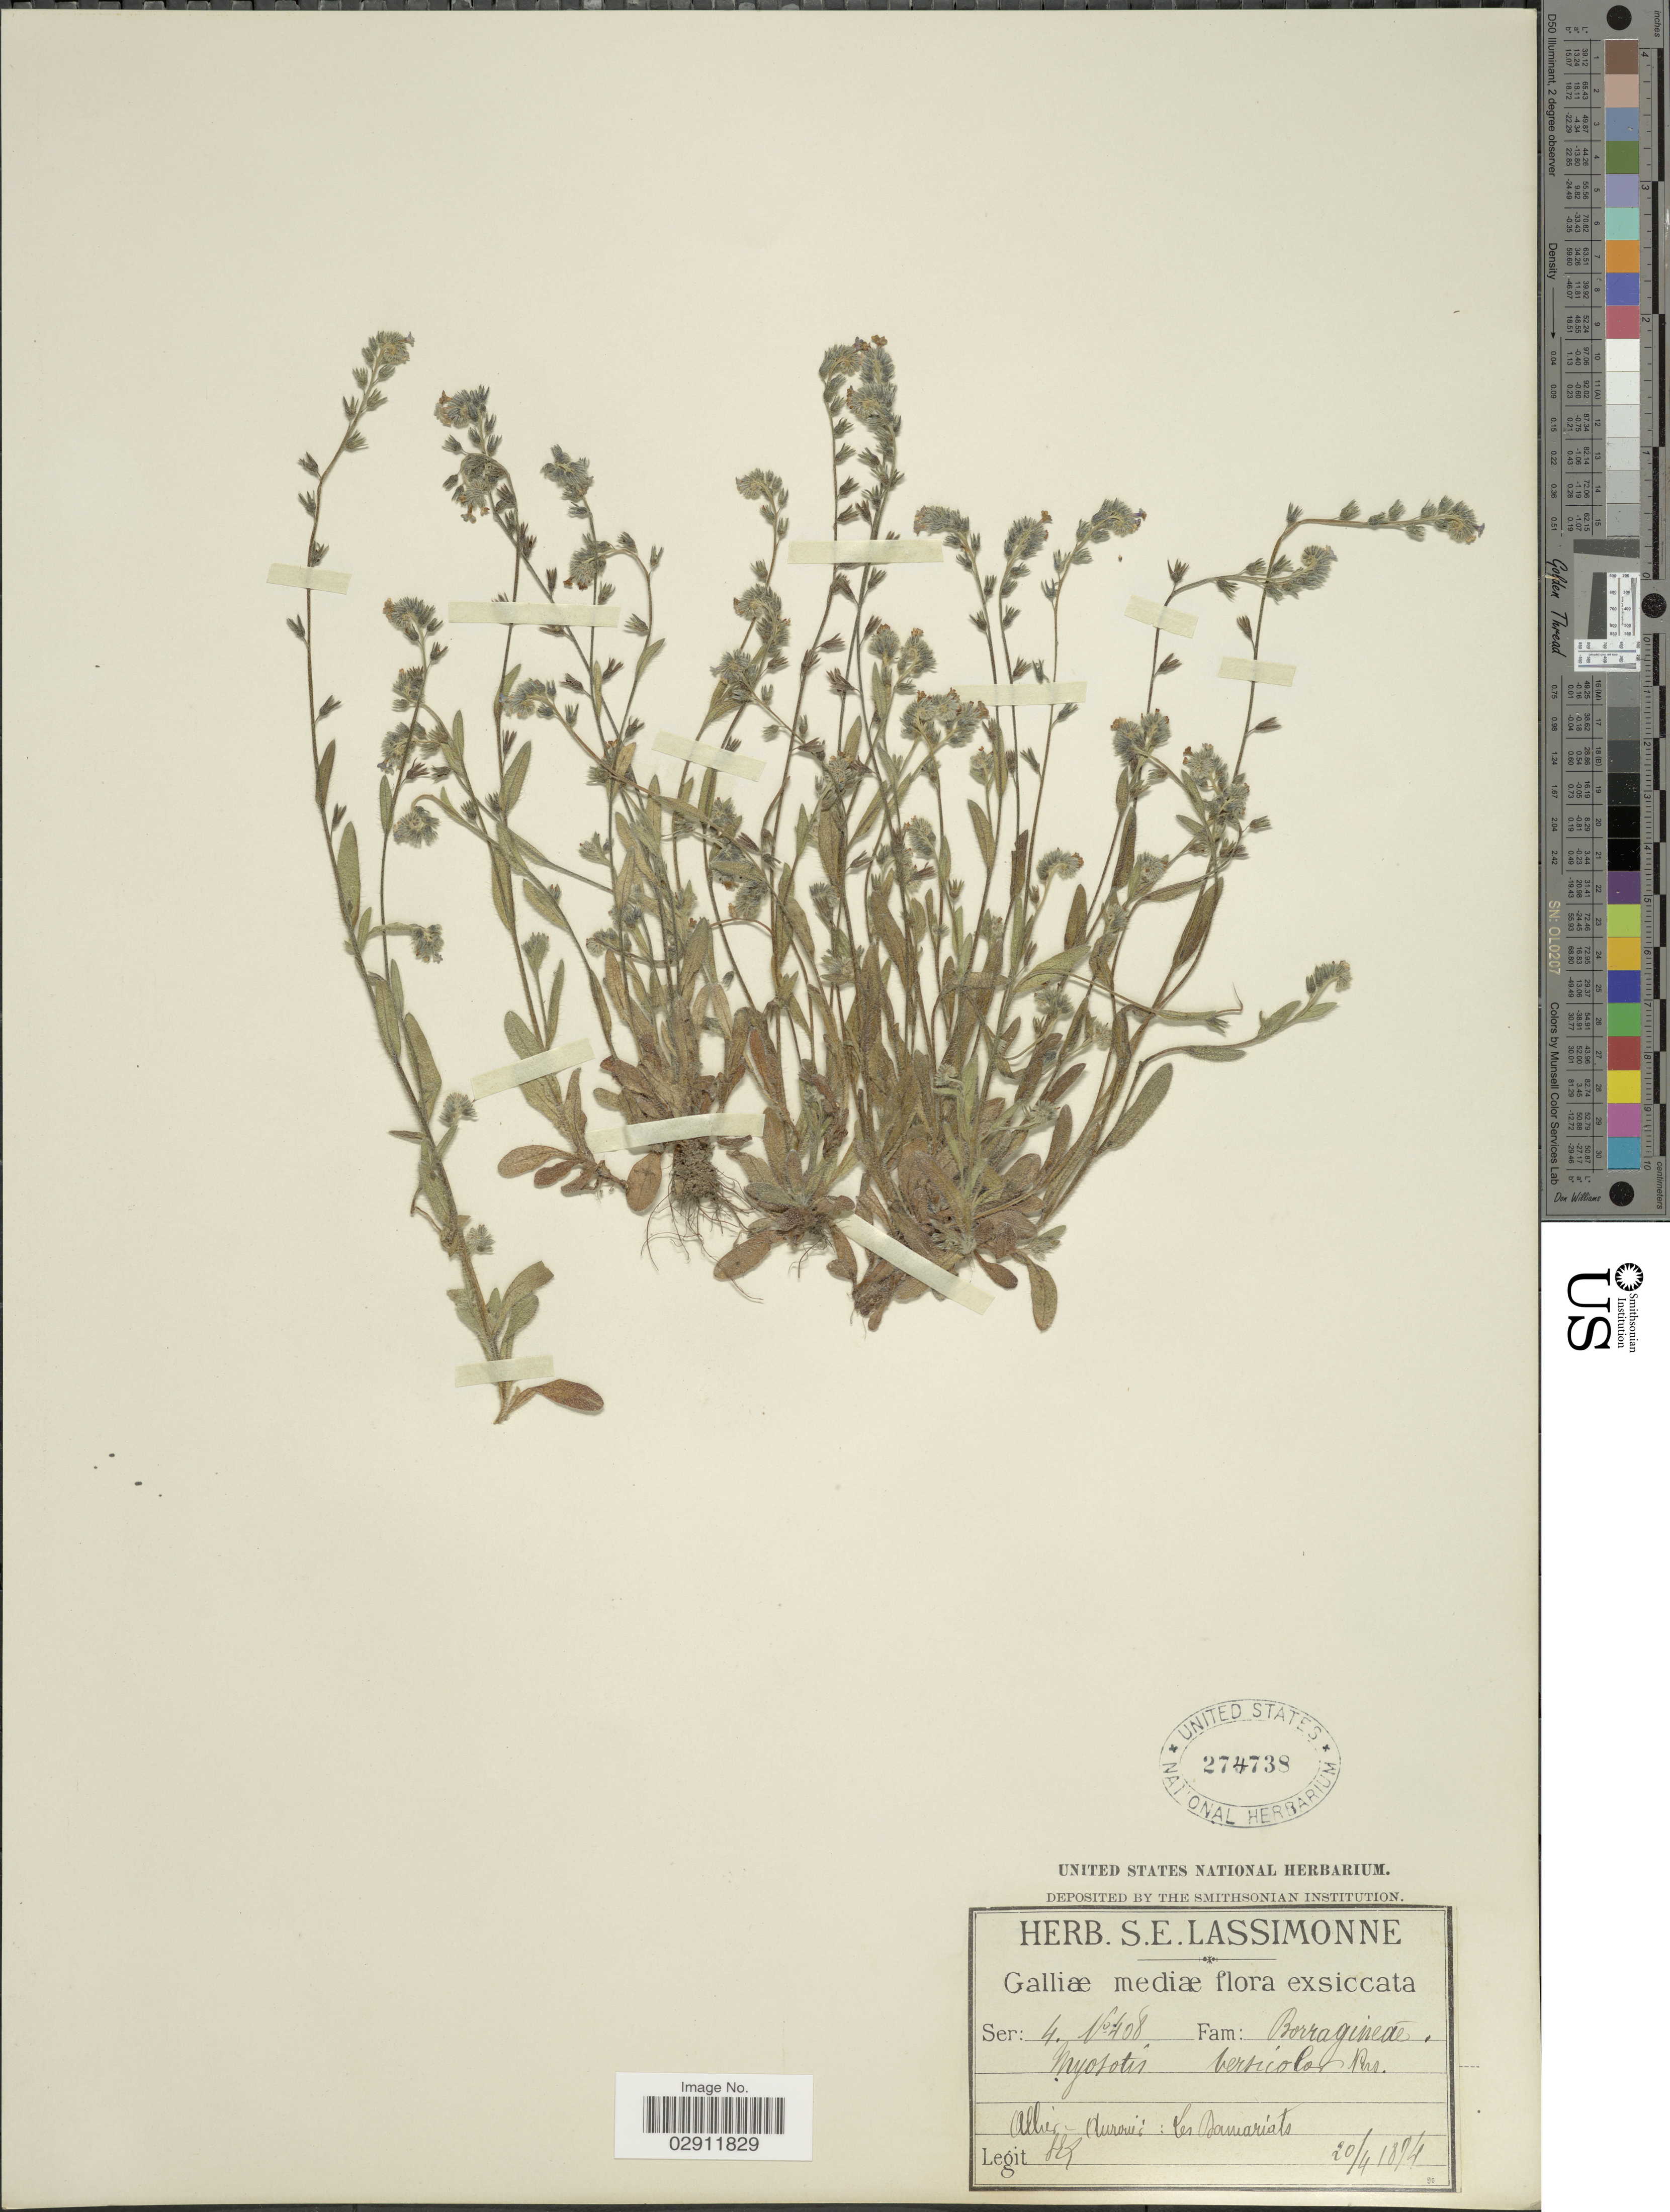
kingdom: Plantae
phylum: Tracheophyta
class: Magnoliopsida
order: Boraginales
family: Boraginaceae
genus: Myosotis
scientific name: Myosotis versicolor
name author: Sm.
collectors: S. Lassimonne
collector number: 408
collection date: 1894-04-20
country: France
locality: Allier - Aurouër: Les Damariats.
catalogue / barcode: US 274738